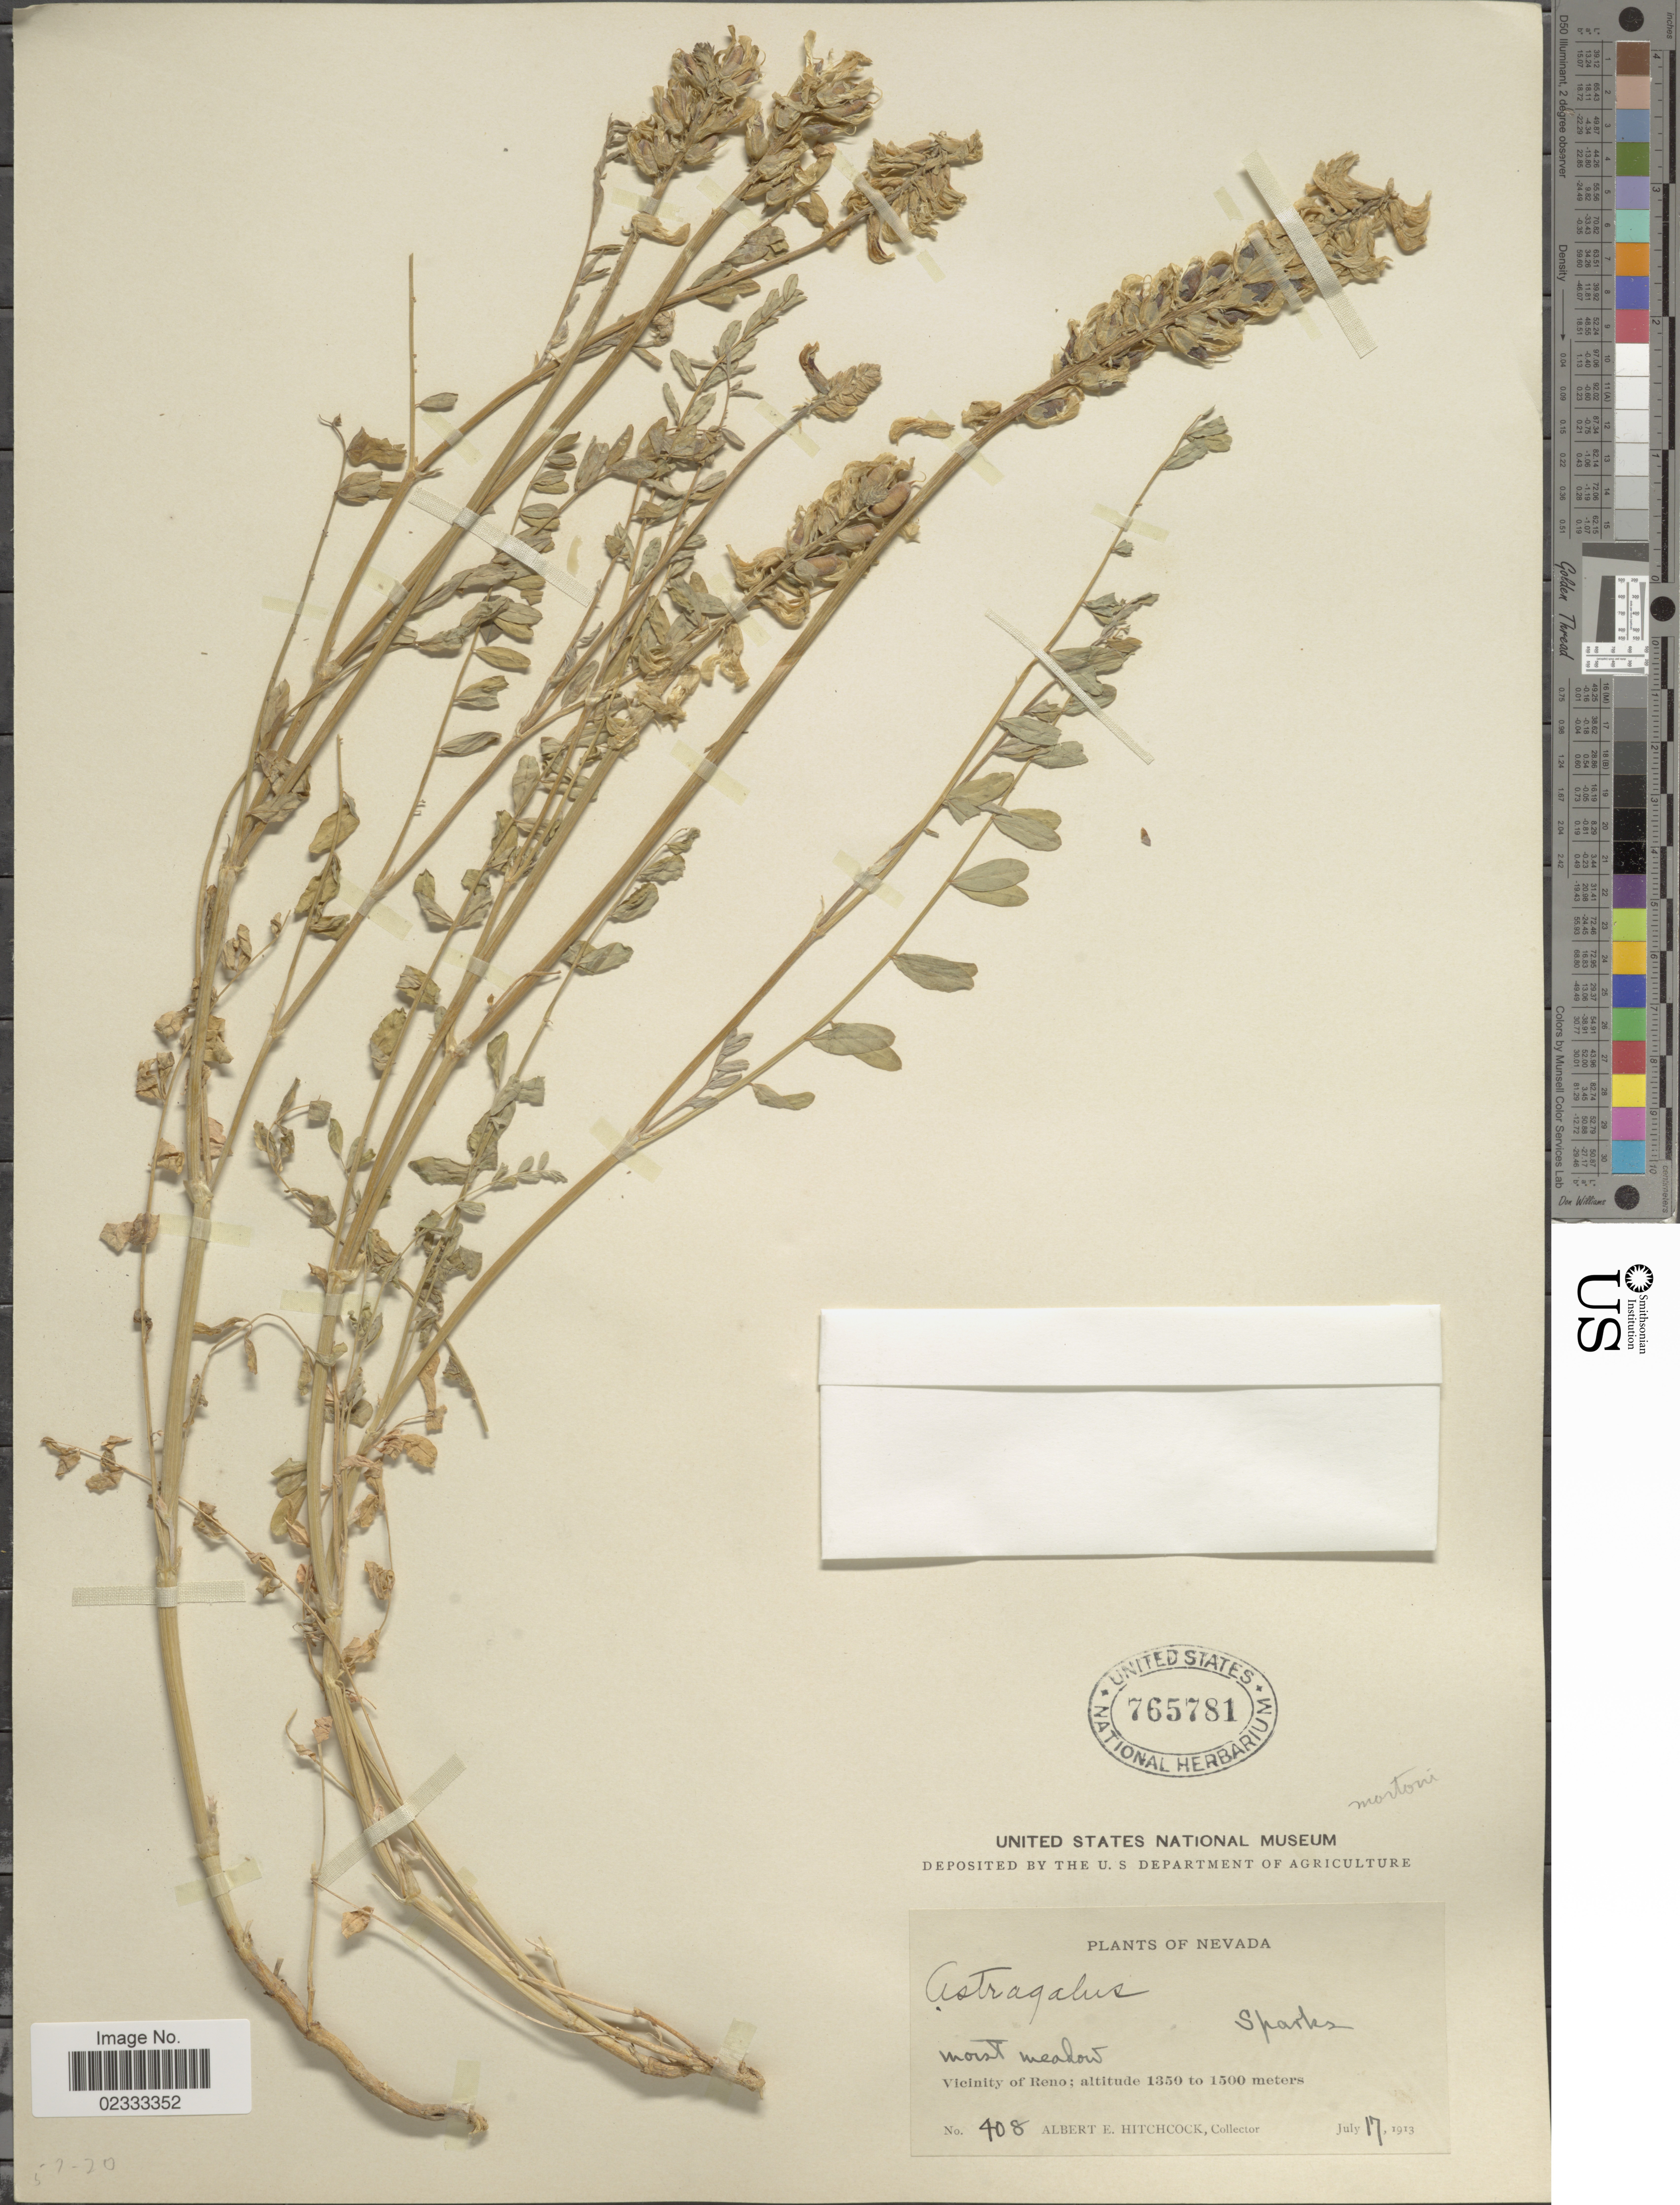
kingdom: Plantae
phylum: Tracheophyta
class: Magnoliopsida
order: Fabales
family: Fabaceae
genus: Astragalus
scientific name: Astragalus mortonii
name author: Nutt.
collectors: A. Hitchcock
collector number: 408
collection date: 1913-07-17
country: United States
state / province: Nevada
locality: Moist meadow, Vicinity of Reno.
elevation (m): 1350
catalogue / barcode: US 765781